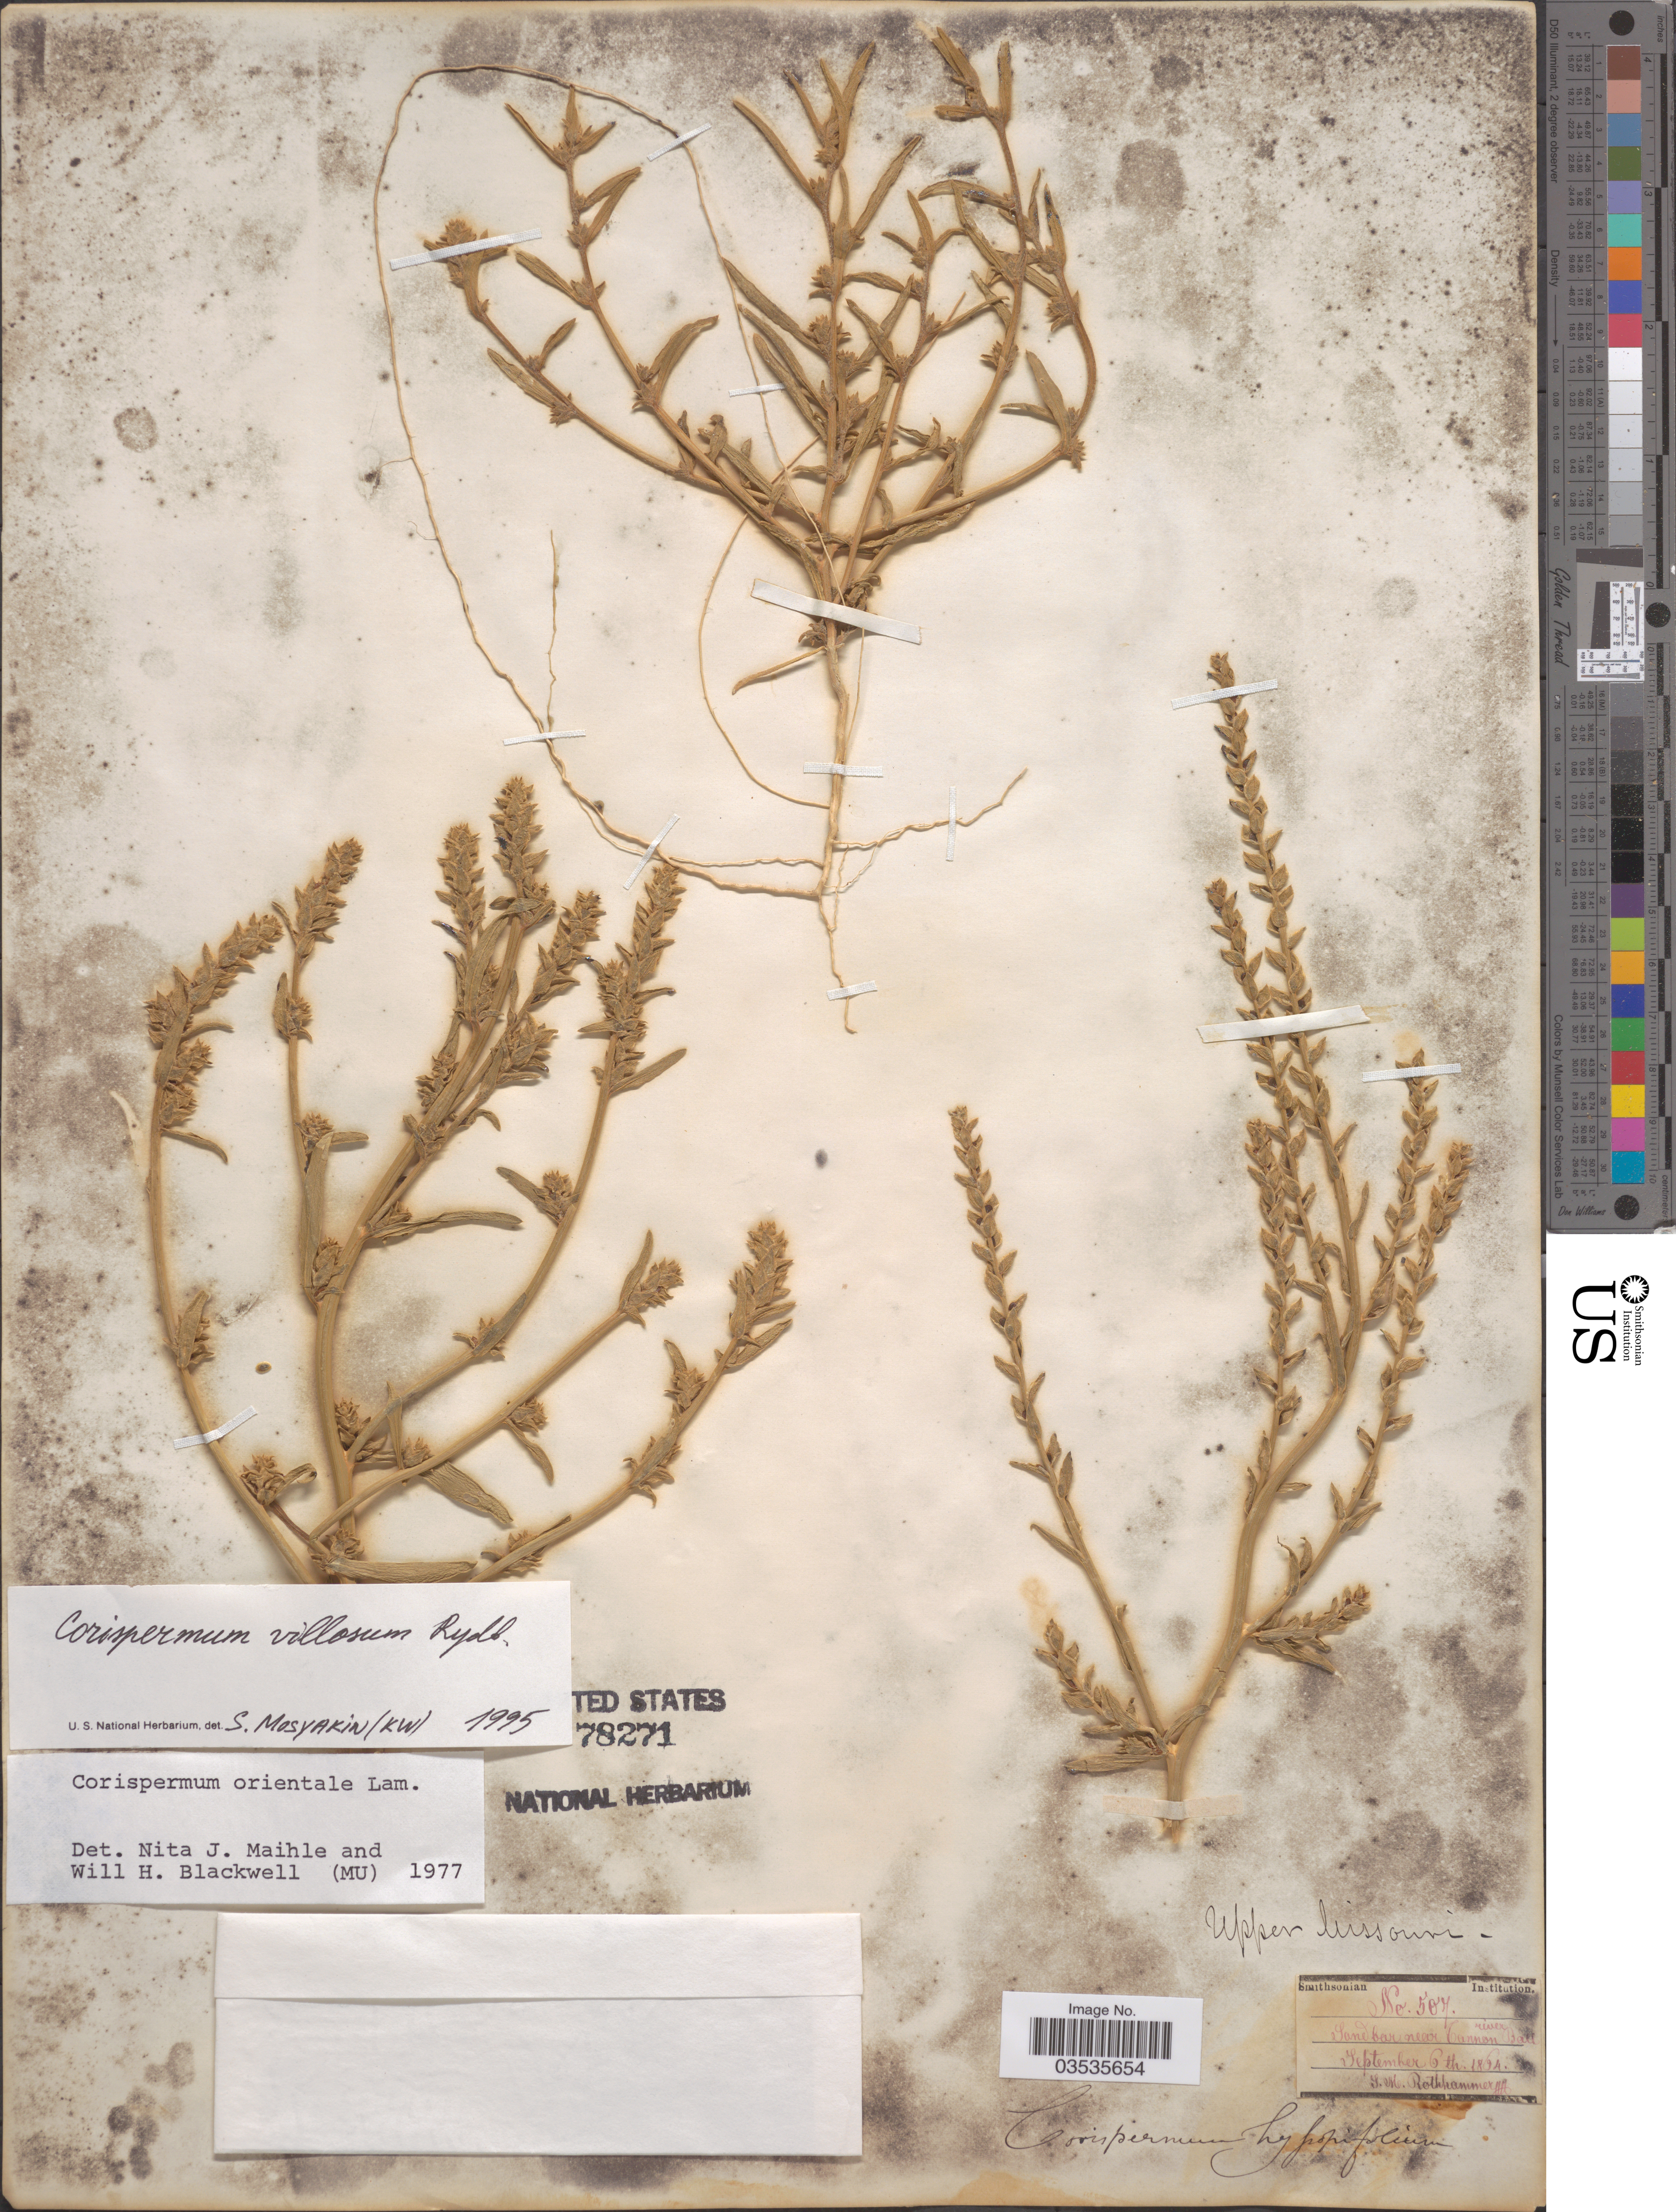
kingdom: Plantae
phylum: Tracheophyta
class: Magnoliopsida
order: Caryophyllales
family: Amaranthaceae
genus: Corispermum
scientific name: Corispermum villosum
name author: Rydb.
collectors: S. Rothhammer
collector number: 507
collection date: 1894-09-06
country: United States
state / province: Missouri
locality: Near river Cannon Ball. Upper Missouri.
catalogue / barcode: US 78271